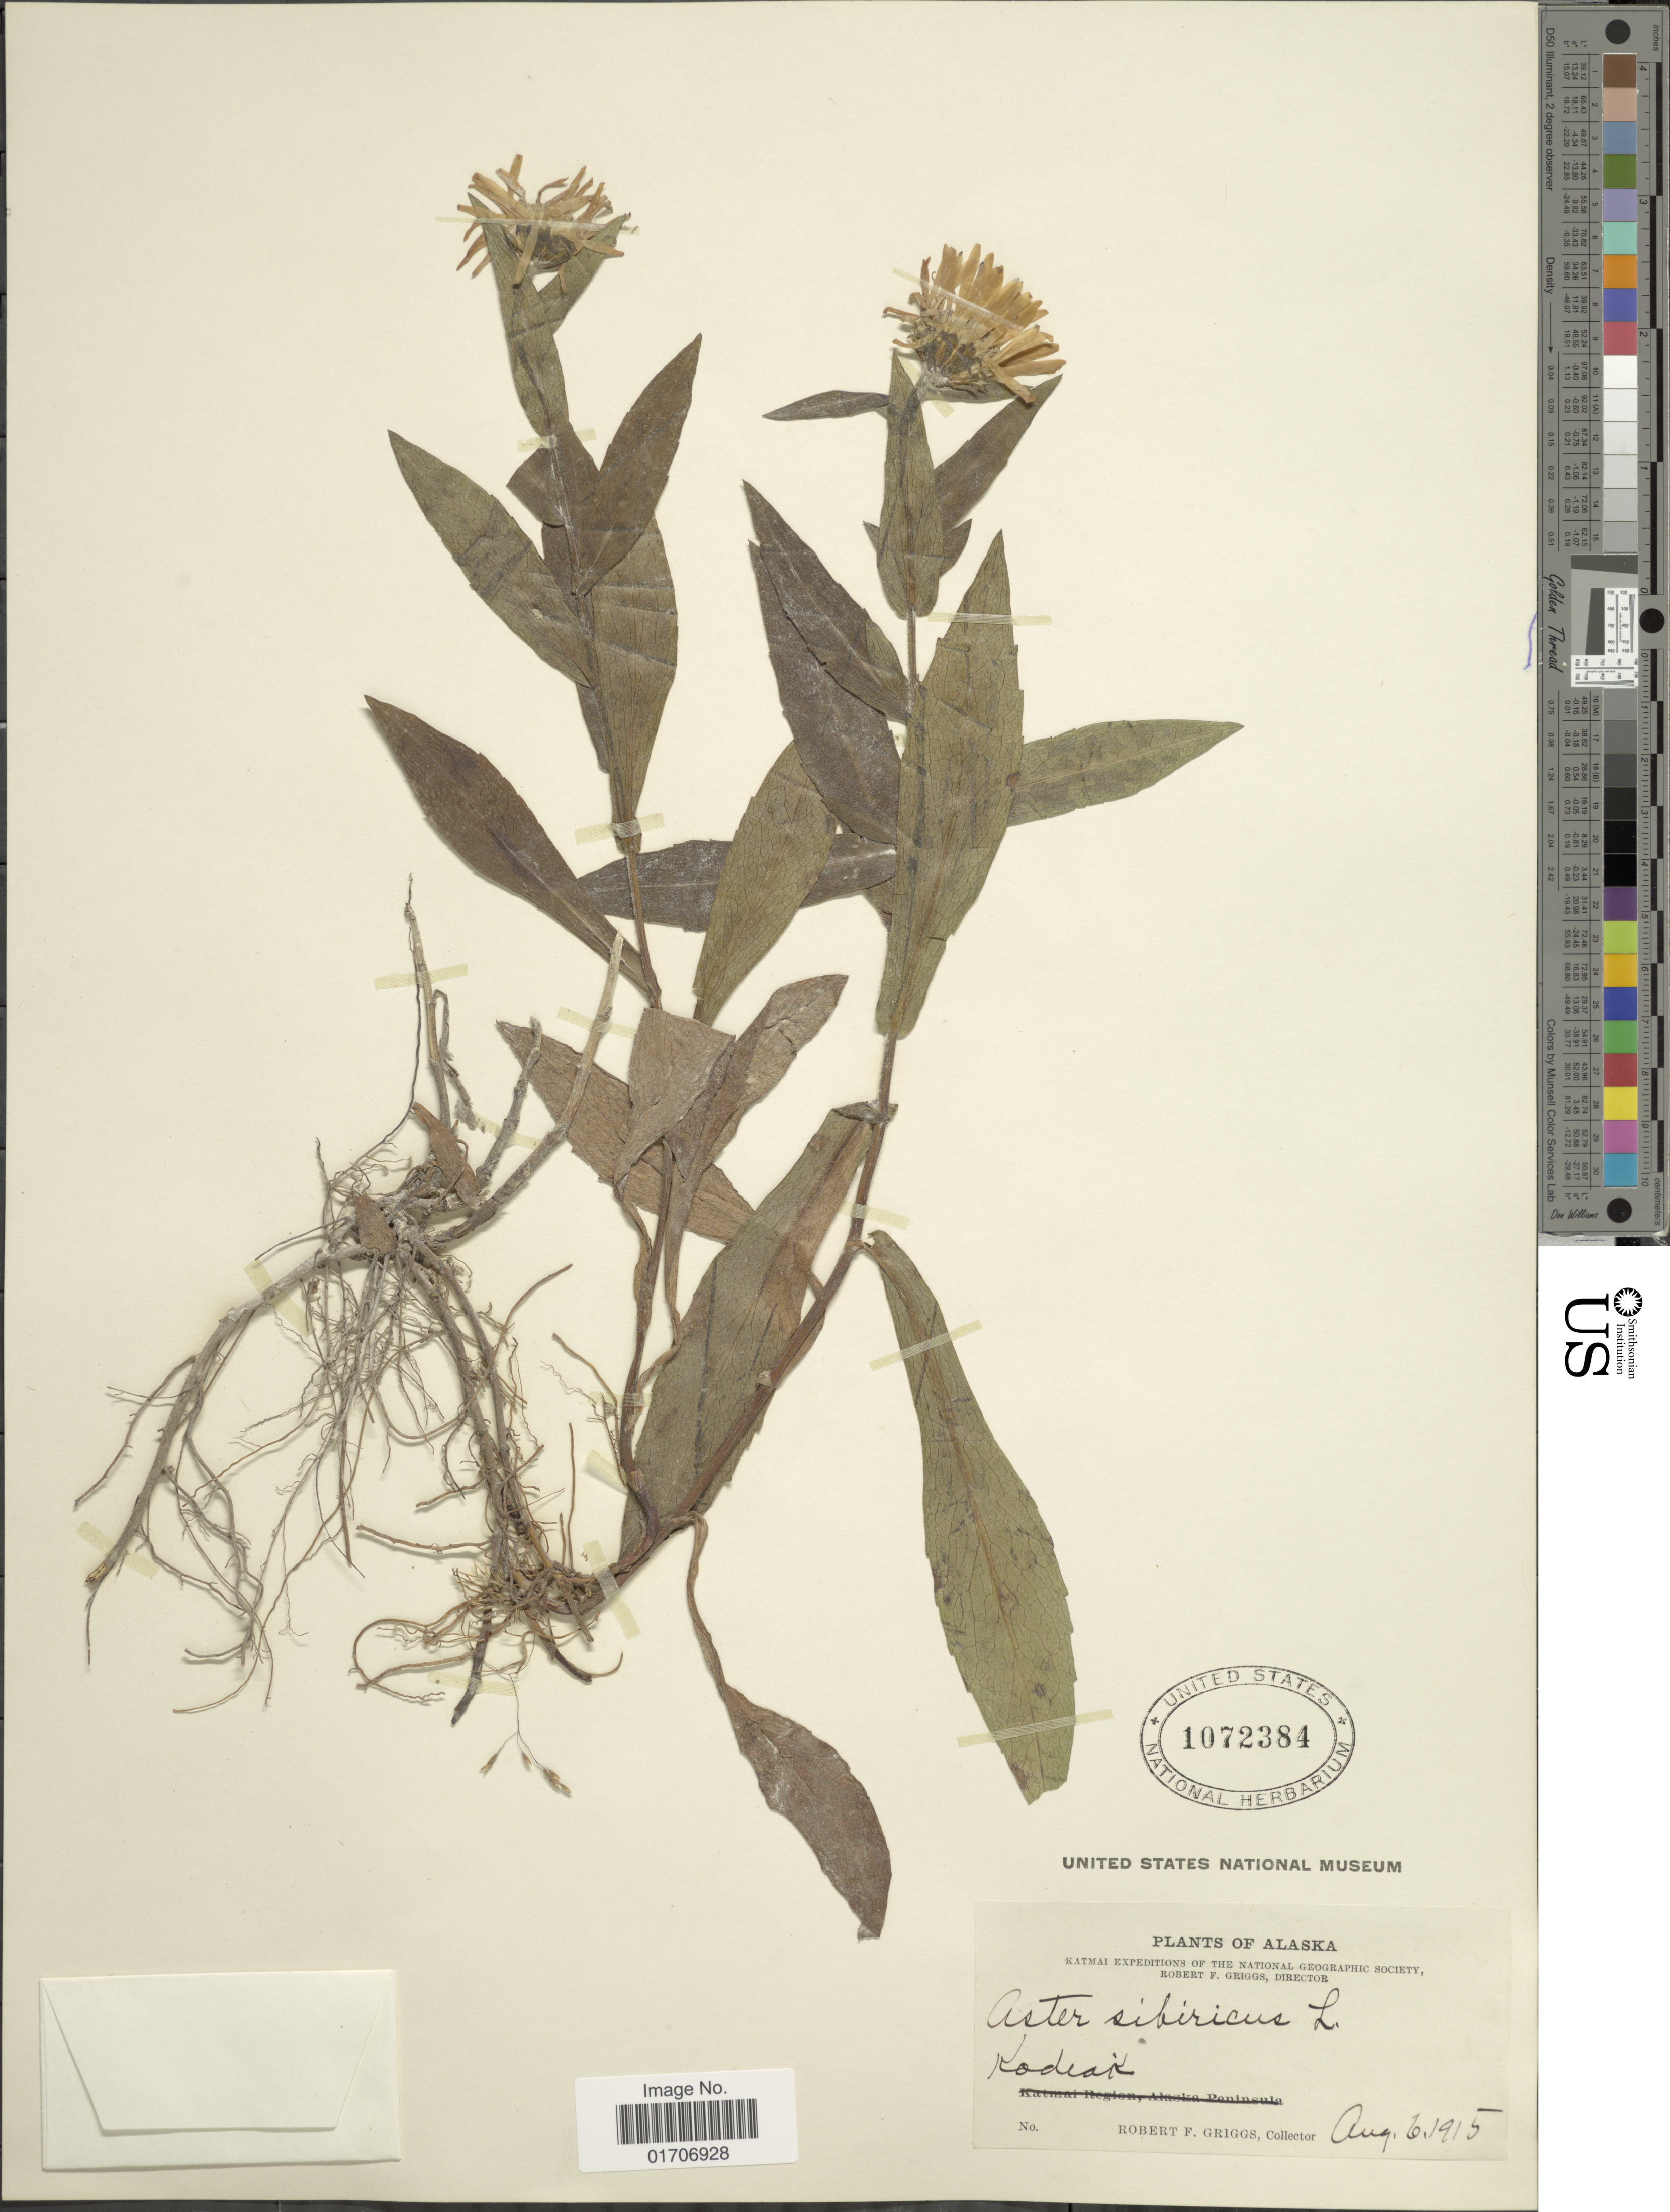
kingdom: Plantae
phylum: Tracheophyta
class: Magnoliopsida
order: Asterales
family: Asteraceae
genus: Eurybia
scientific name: Eurybia sibirica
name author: (L.) G.L. Nesom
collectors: R. F. Griggs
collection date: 1915-08-06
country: United States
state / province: Alaska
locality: Kodiak.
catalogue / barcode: US 1072384